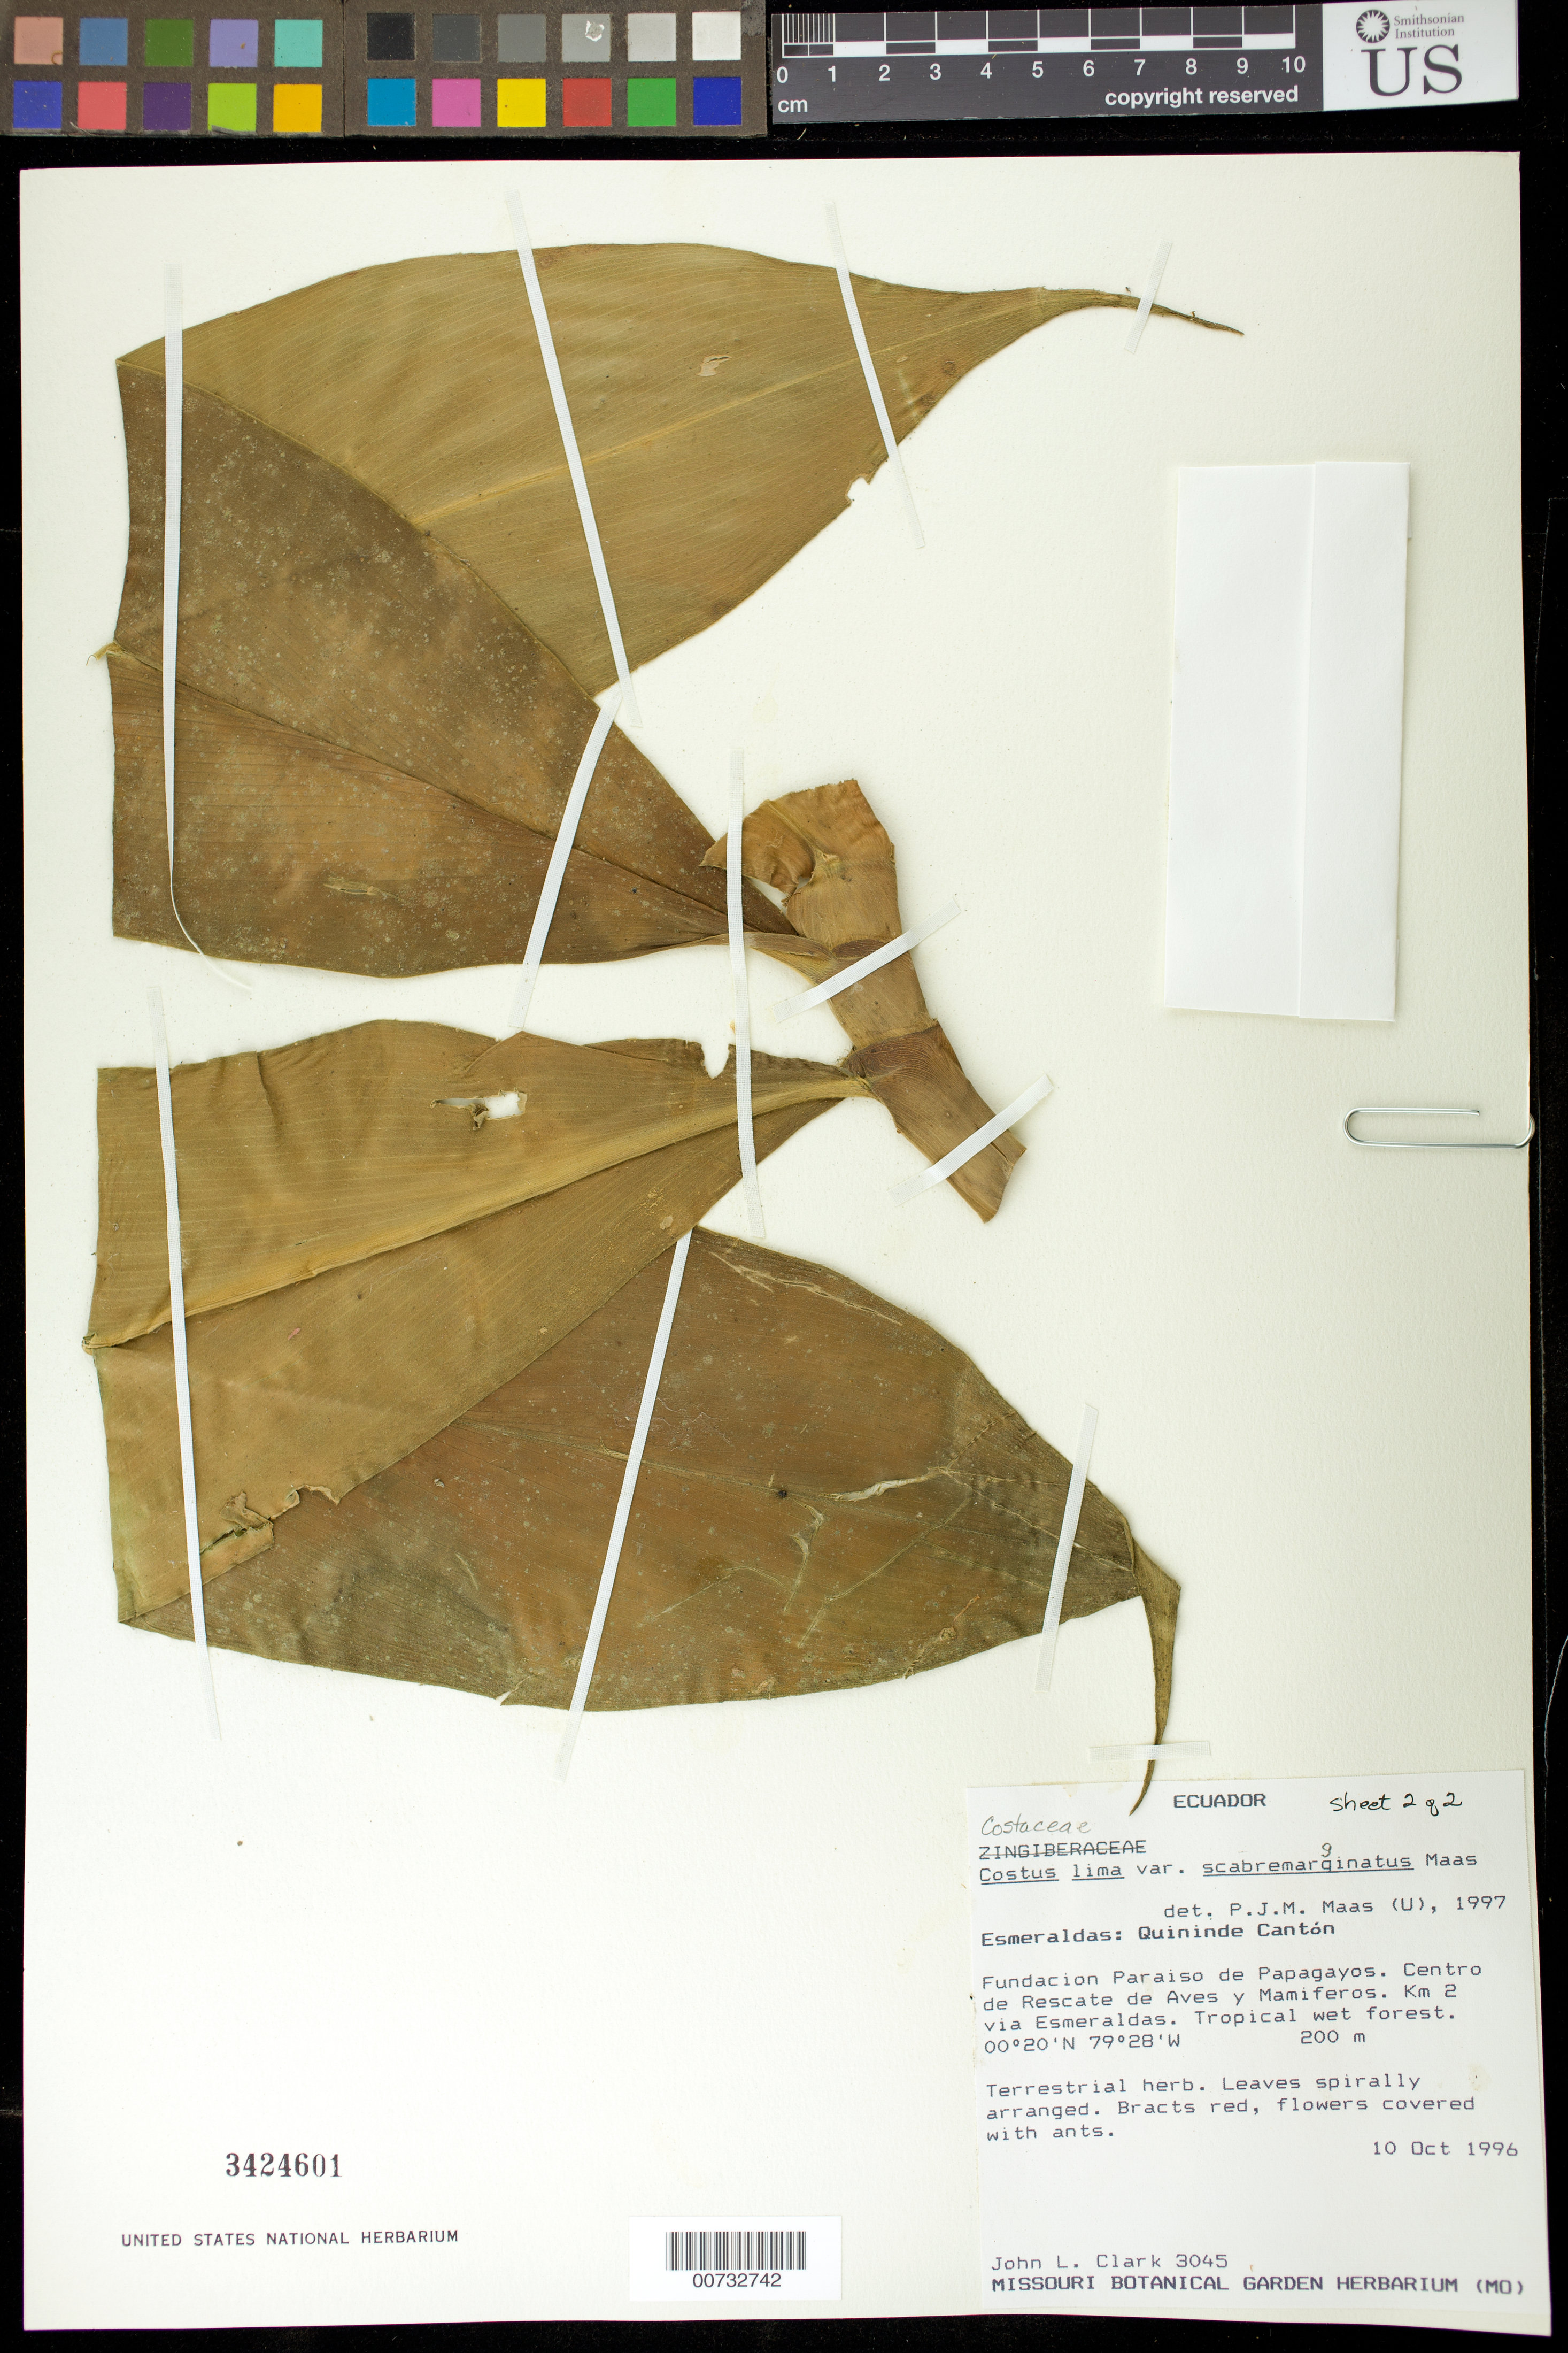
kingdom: Plantae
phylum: Tracheophyta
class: Liliopsida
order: Zingiberales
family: Costaceae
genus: Costus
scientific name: Costus lima var. scabremarginatus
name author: Maas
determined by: Maas, Paul J. M.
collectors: J. L. Clark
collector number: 3045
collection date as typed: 10 Oct 1996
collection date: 1996-10-10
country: Ecuador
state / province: Esmeraldas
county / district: Quininde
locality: Fundacion Paraiso de Papagayos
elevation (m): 200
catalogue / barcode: US 3424601